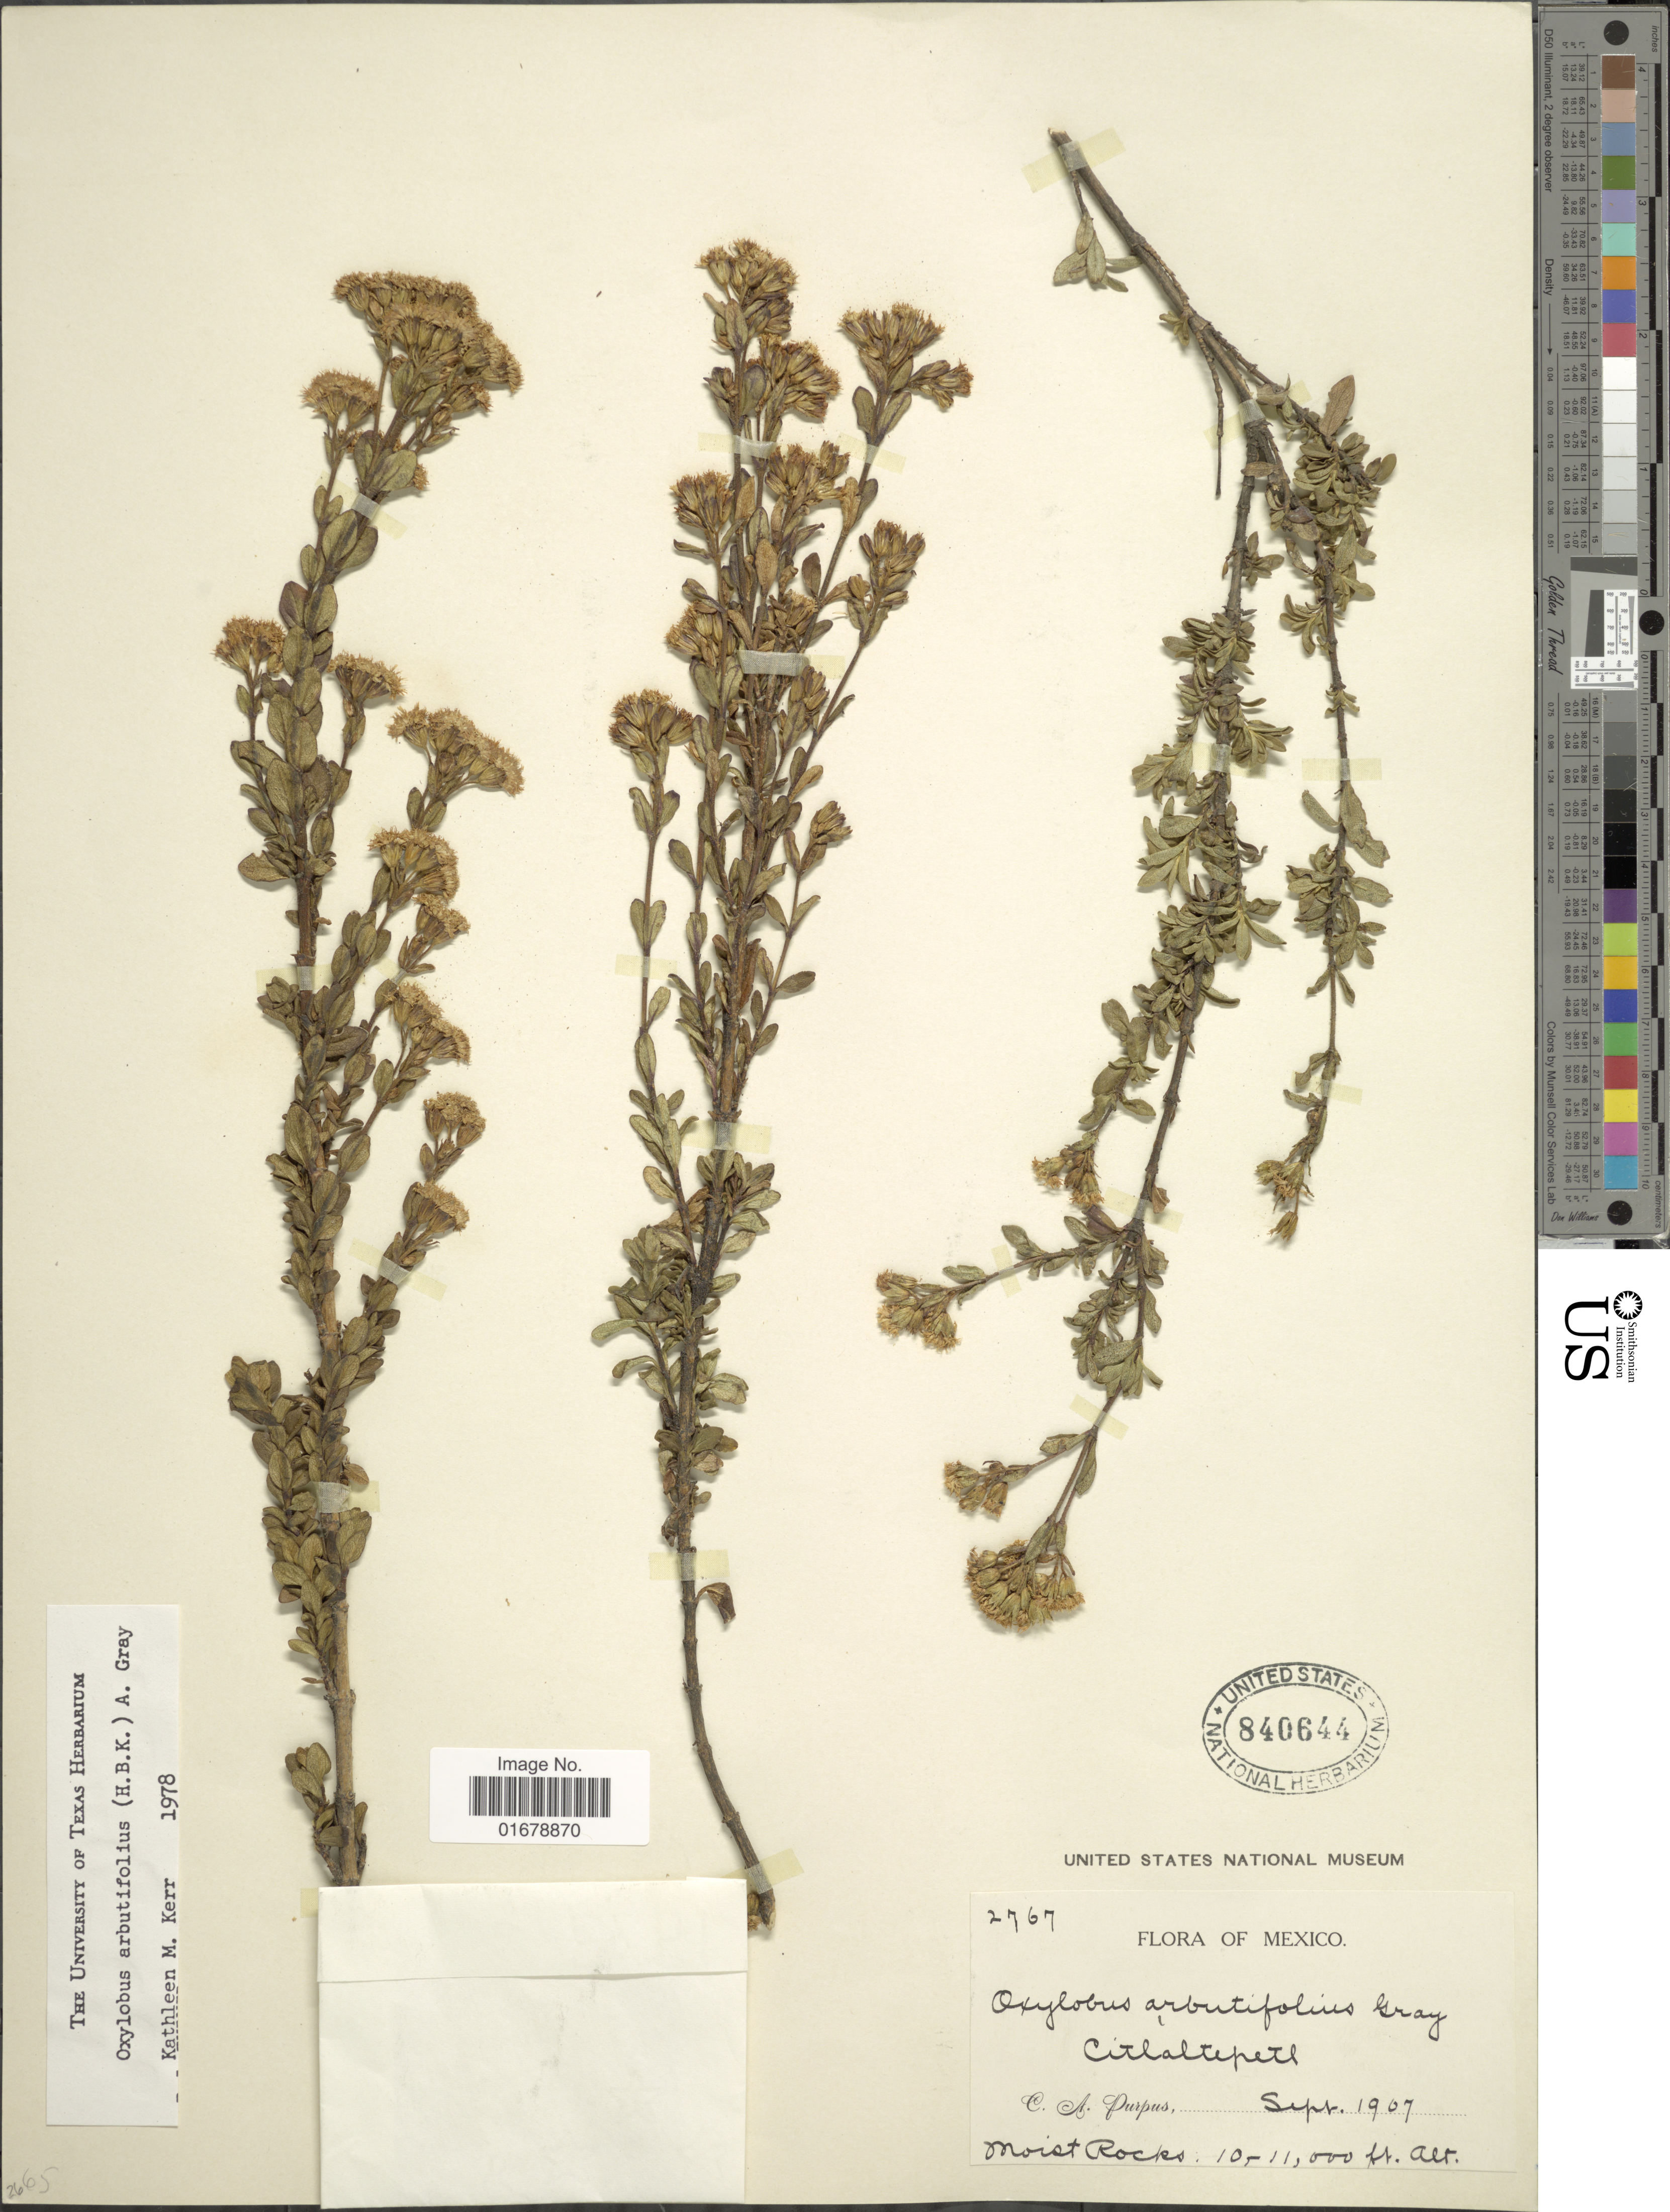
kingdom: Plantae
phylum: Tracheophyta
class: Magnoliopsida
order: Asterales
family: Asteraceae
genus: Oxylobus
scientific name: Oxylobus arbutifolius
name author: (Kunth) A. Gray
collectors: C. A. Purpus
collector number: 2767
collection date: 1907-09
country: Mexico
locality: Citlaltepetl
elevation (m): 3048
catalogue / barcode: US 840644